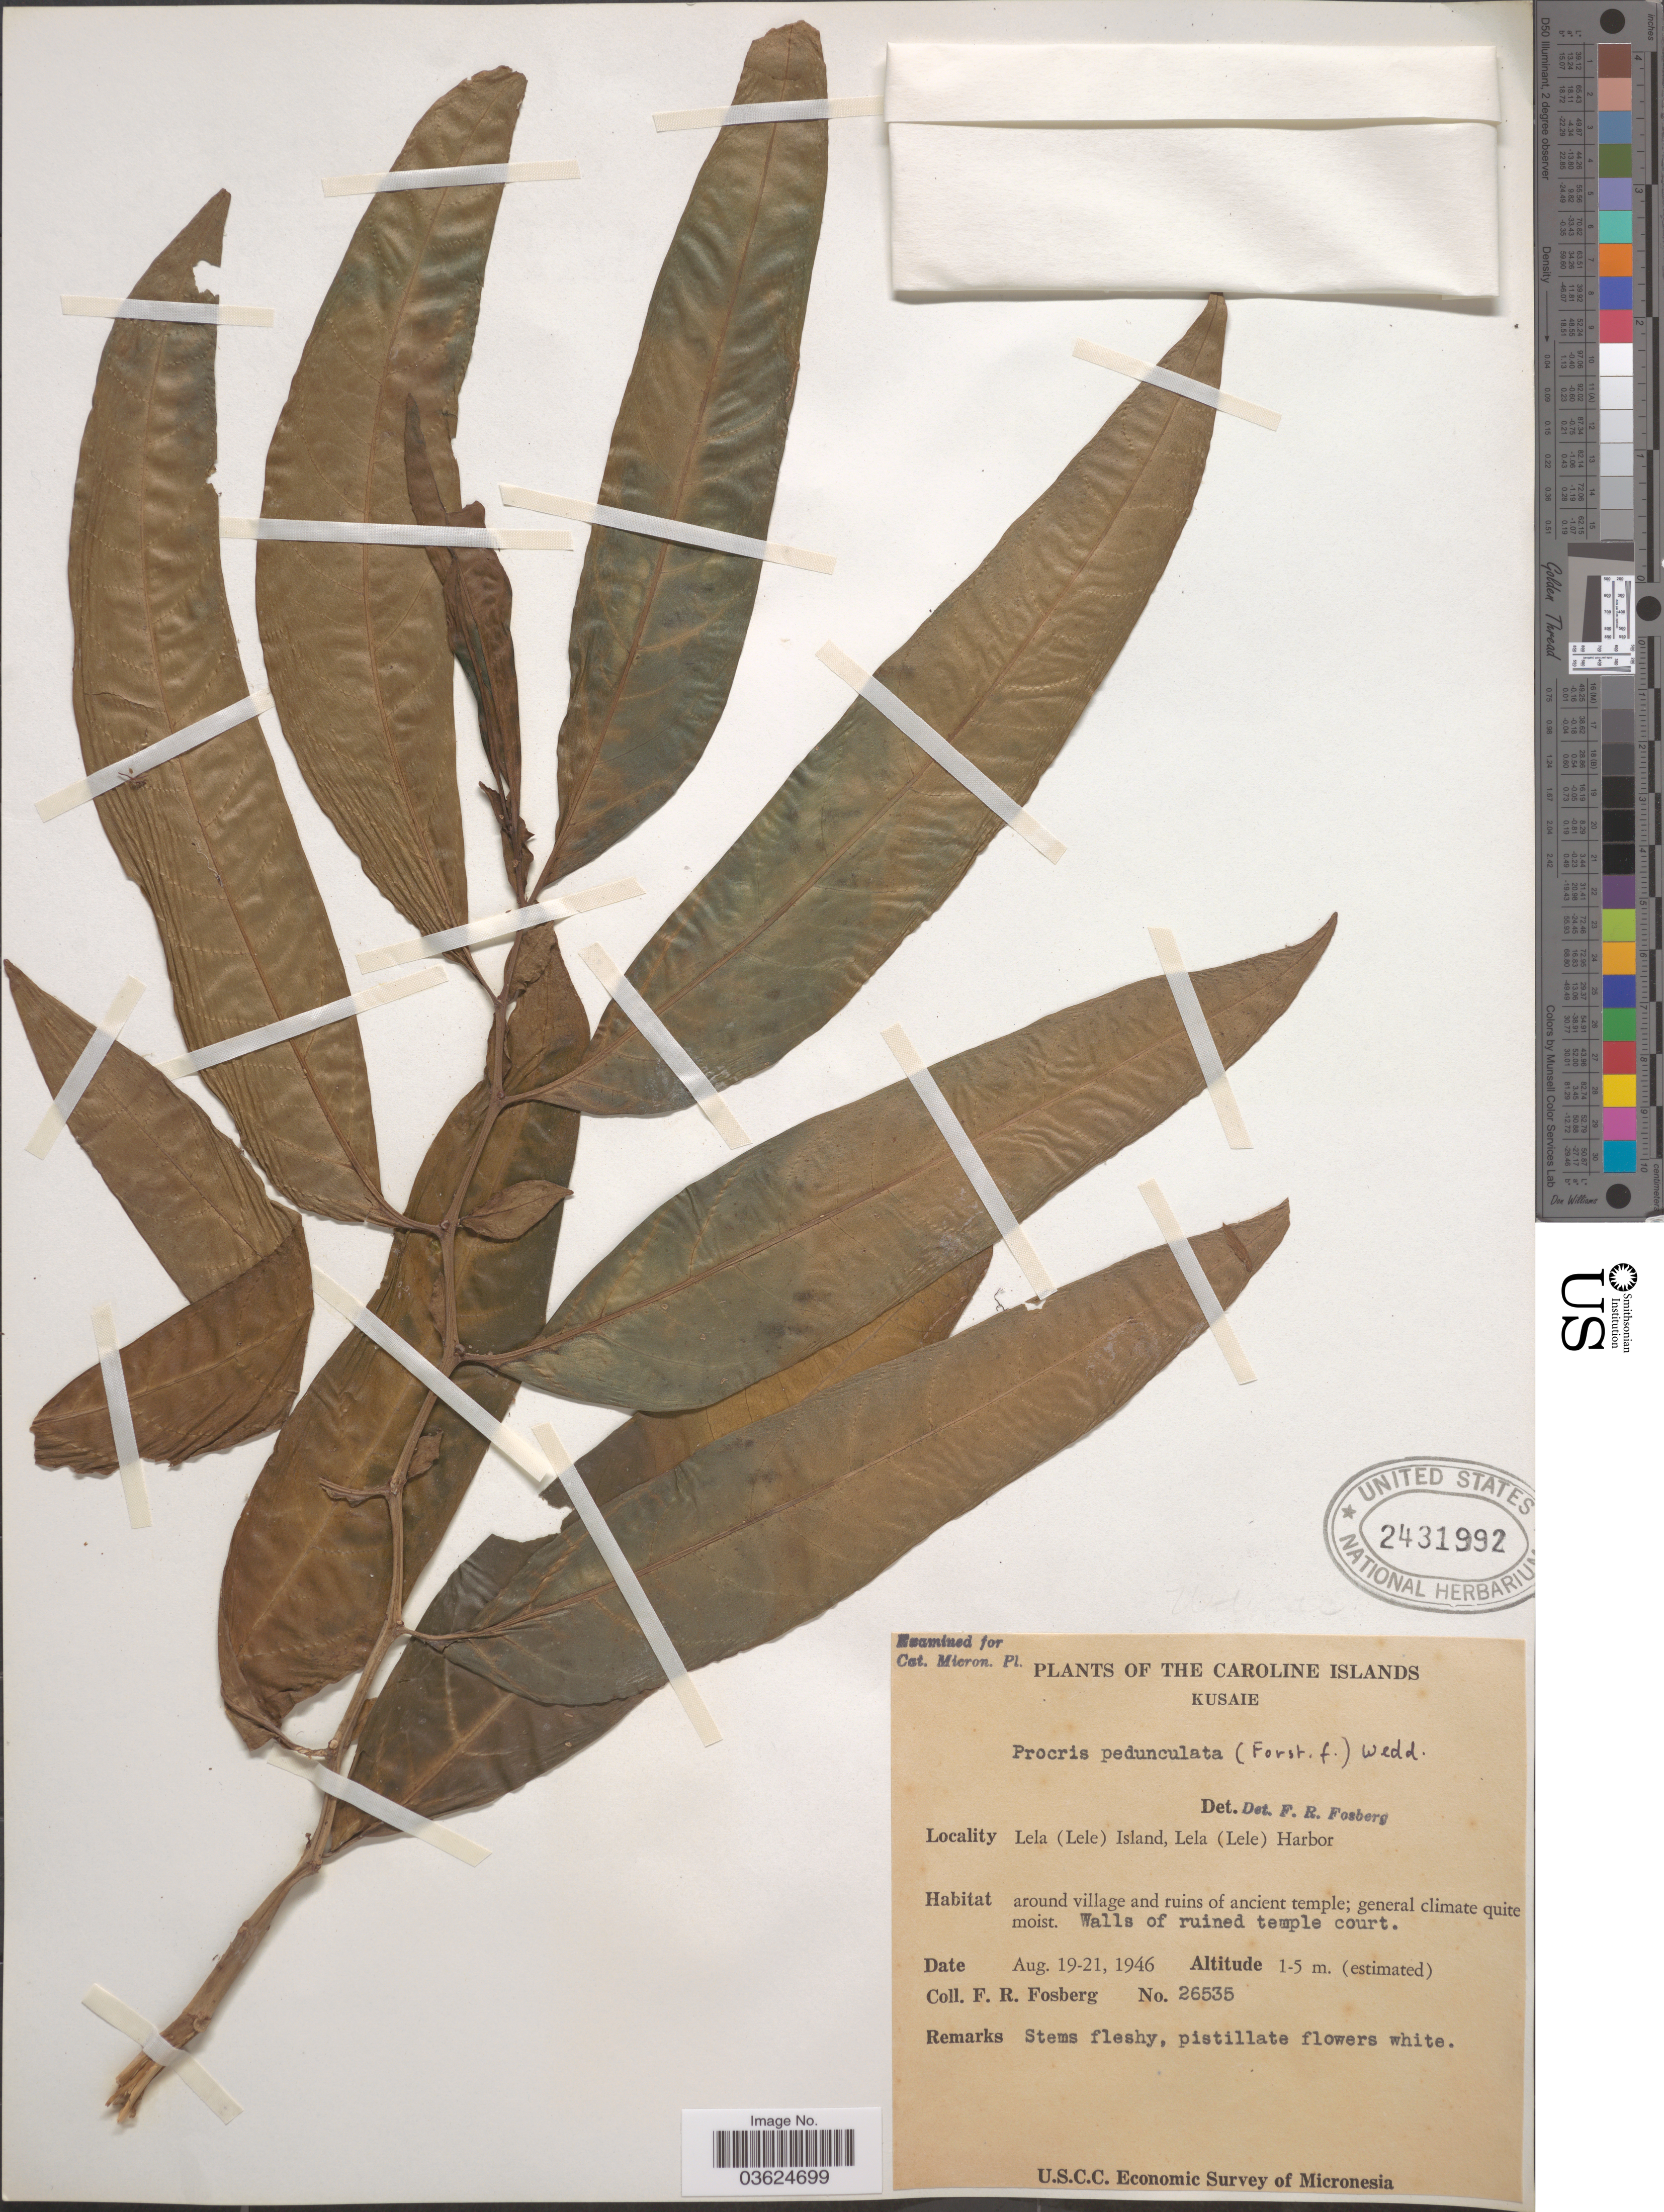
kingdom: Plantae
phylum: Tracheophyta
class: Magnoliopsida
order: Rosales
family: Urticaceae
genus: Procris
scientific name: Procris pedunculata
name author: (J.R. Forst. & G. Forst.) Wedd.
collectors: F. R. Fosberg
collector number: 26535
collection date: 1946-08-19/1946-08-21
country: Micronesia, Federated States of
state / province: Kosrae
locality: The Caroline Islands. Kusaie. Lela (Lele) Island, Lela (Lele) Harbor.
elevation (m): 1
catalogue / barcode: US 2431992